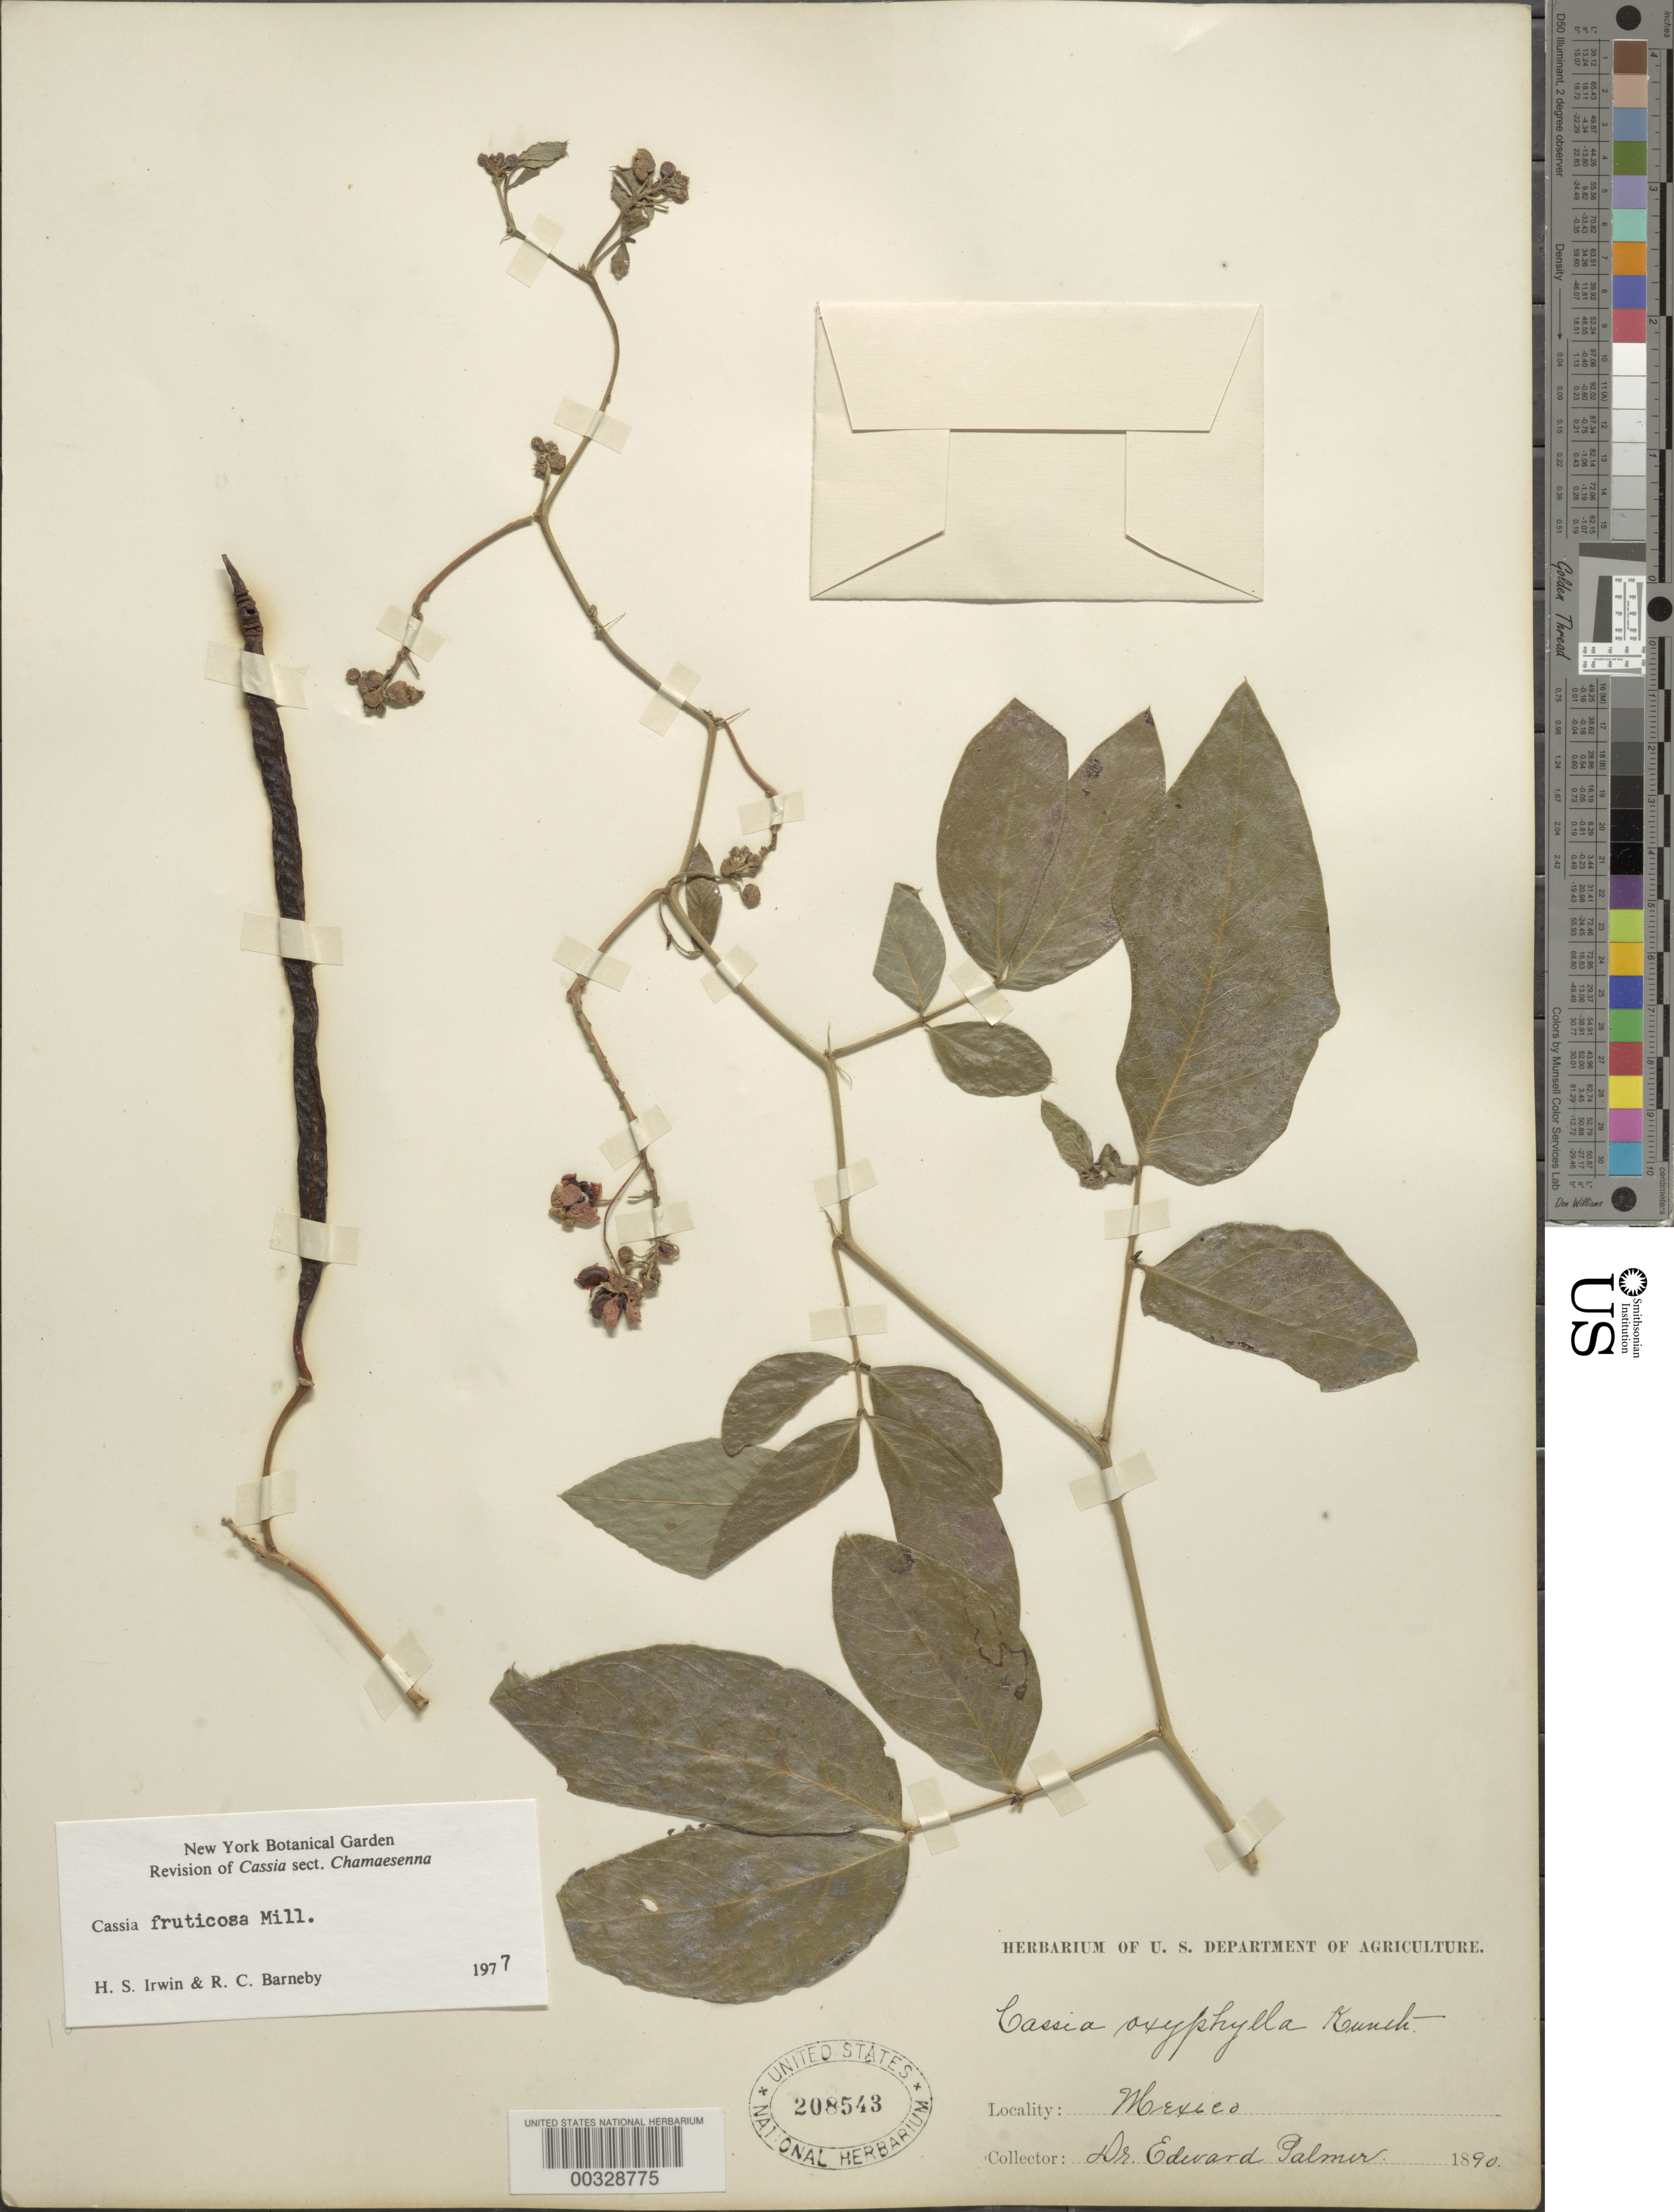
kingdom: Plantae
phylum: Tracheophyta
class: Magnoliopsida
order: Fabales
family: Fabaceae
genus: Senna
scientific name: Senna fruticosa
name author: (Benth.) H.S. Irwin & Barneby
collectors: E. Palmer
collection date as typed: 1890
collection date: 1890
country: Mexico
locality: E of Monserrat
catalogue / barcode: US 208543